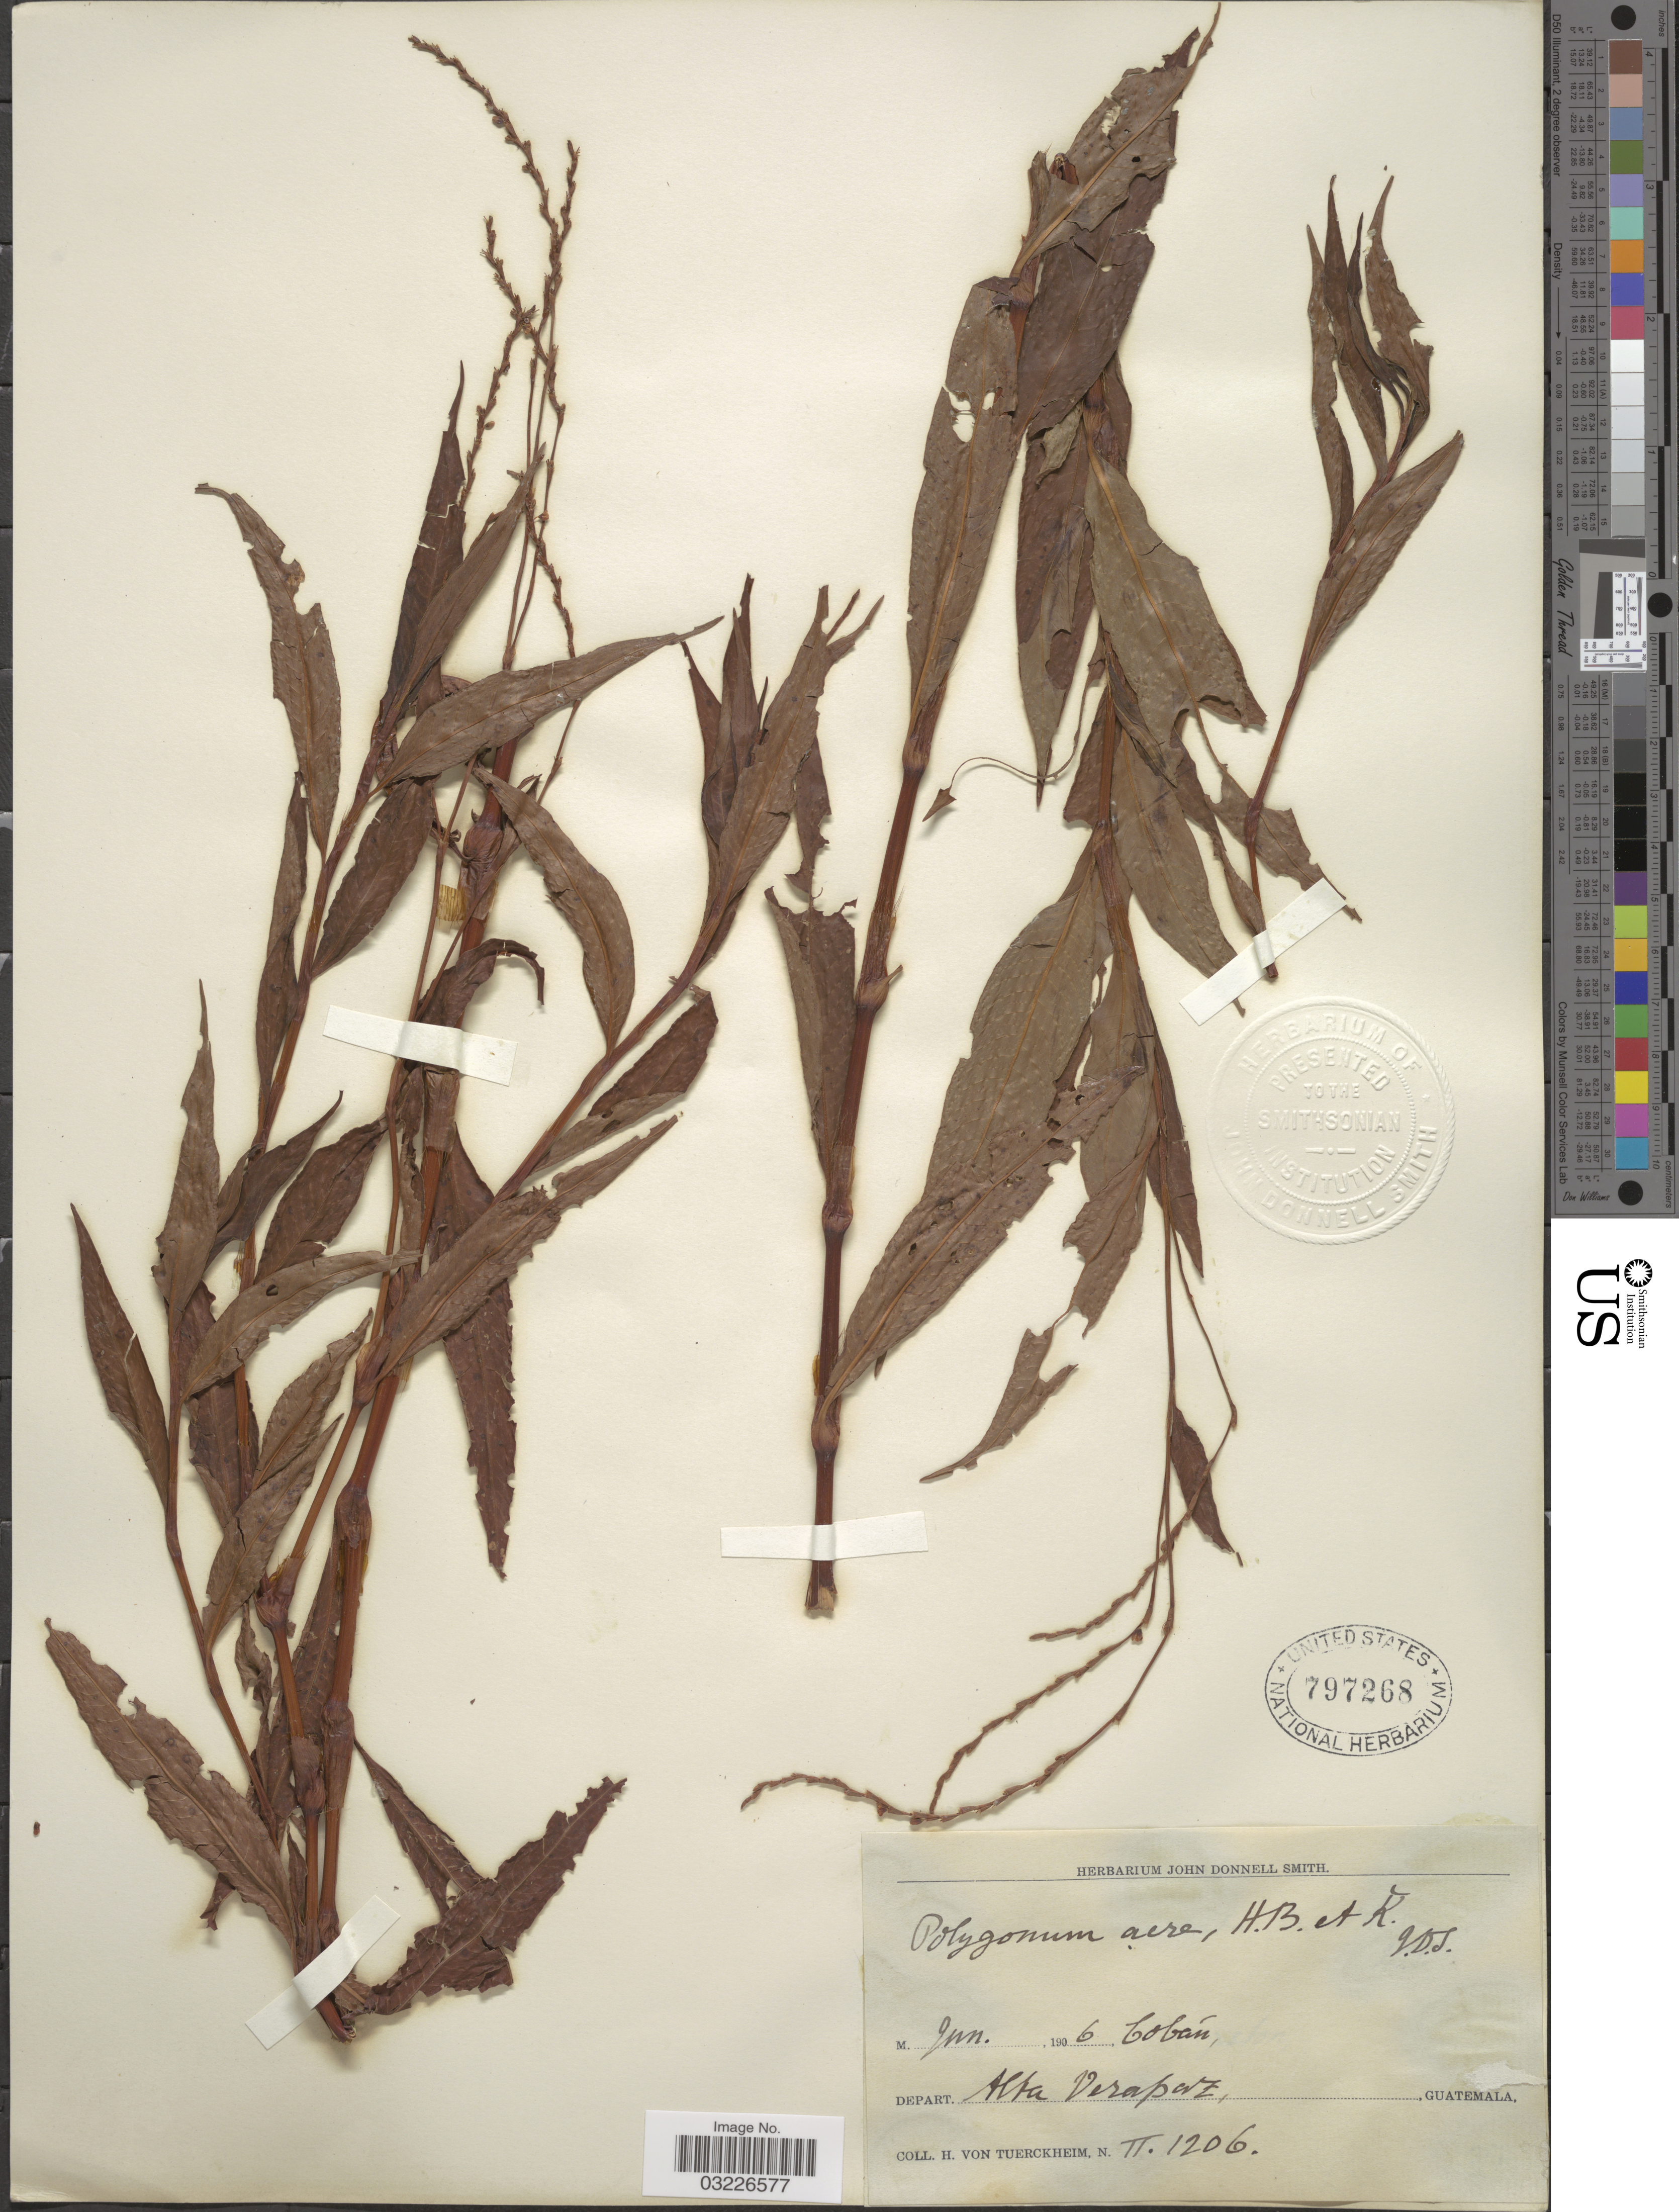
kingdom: Plantae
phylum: Tracheophyta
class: Magnoliopsida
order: Caryophyllales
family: Polygonaceae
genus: Persicaria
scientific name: Persicaria punctata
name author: (Elliott) Small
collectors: H. von Türckheim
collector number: II1206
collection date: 1906-06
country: Guatemala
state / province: Alta Verapaz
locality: Cobán, Depart. Alta Verapaz.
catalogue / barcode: US 797268